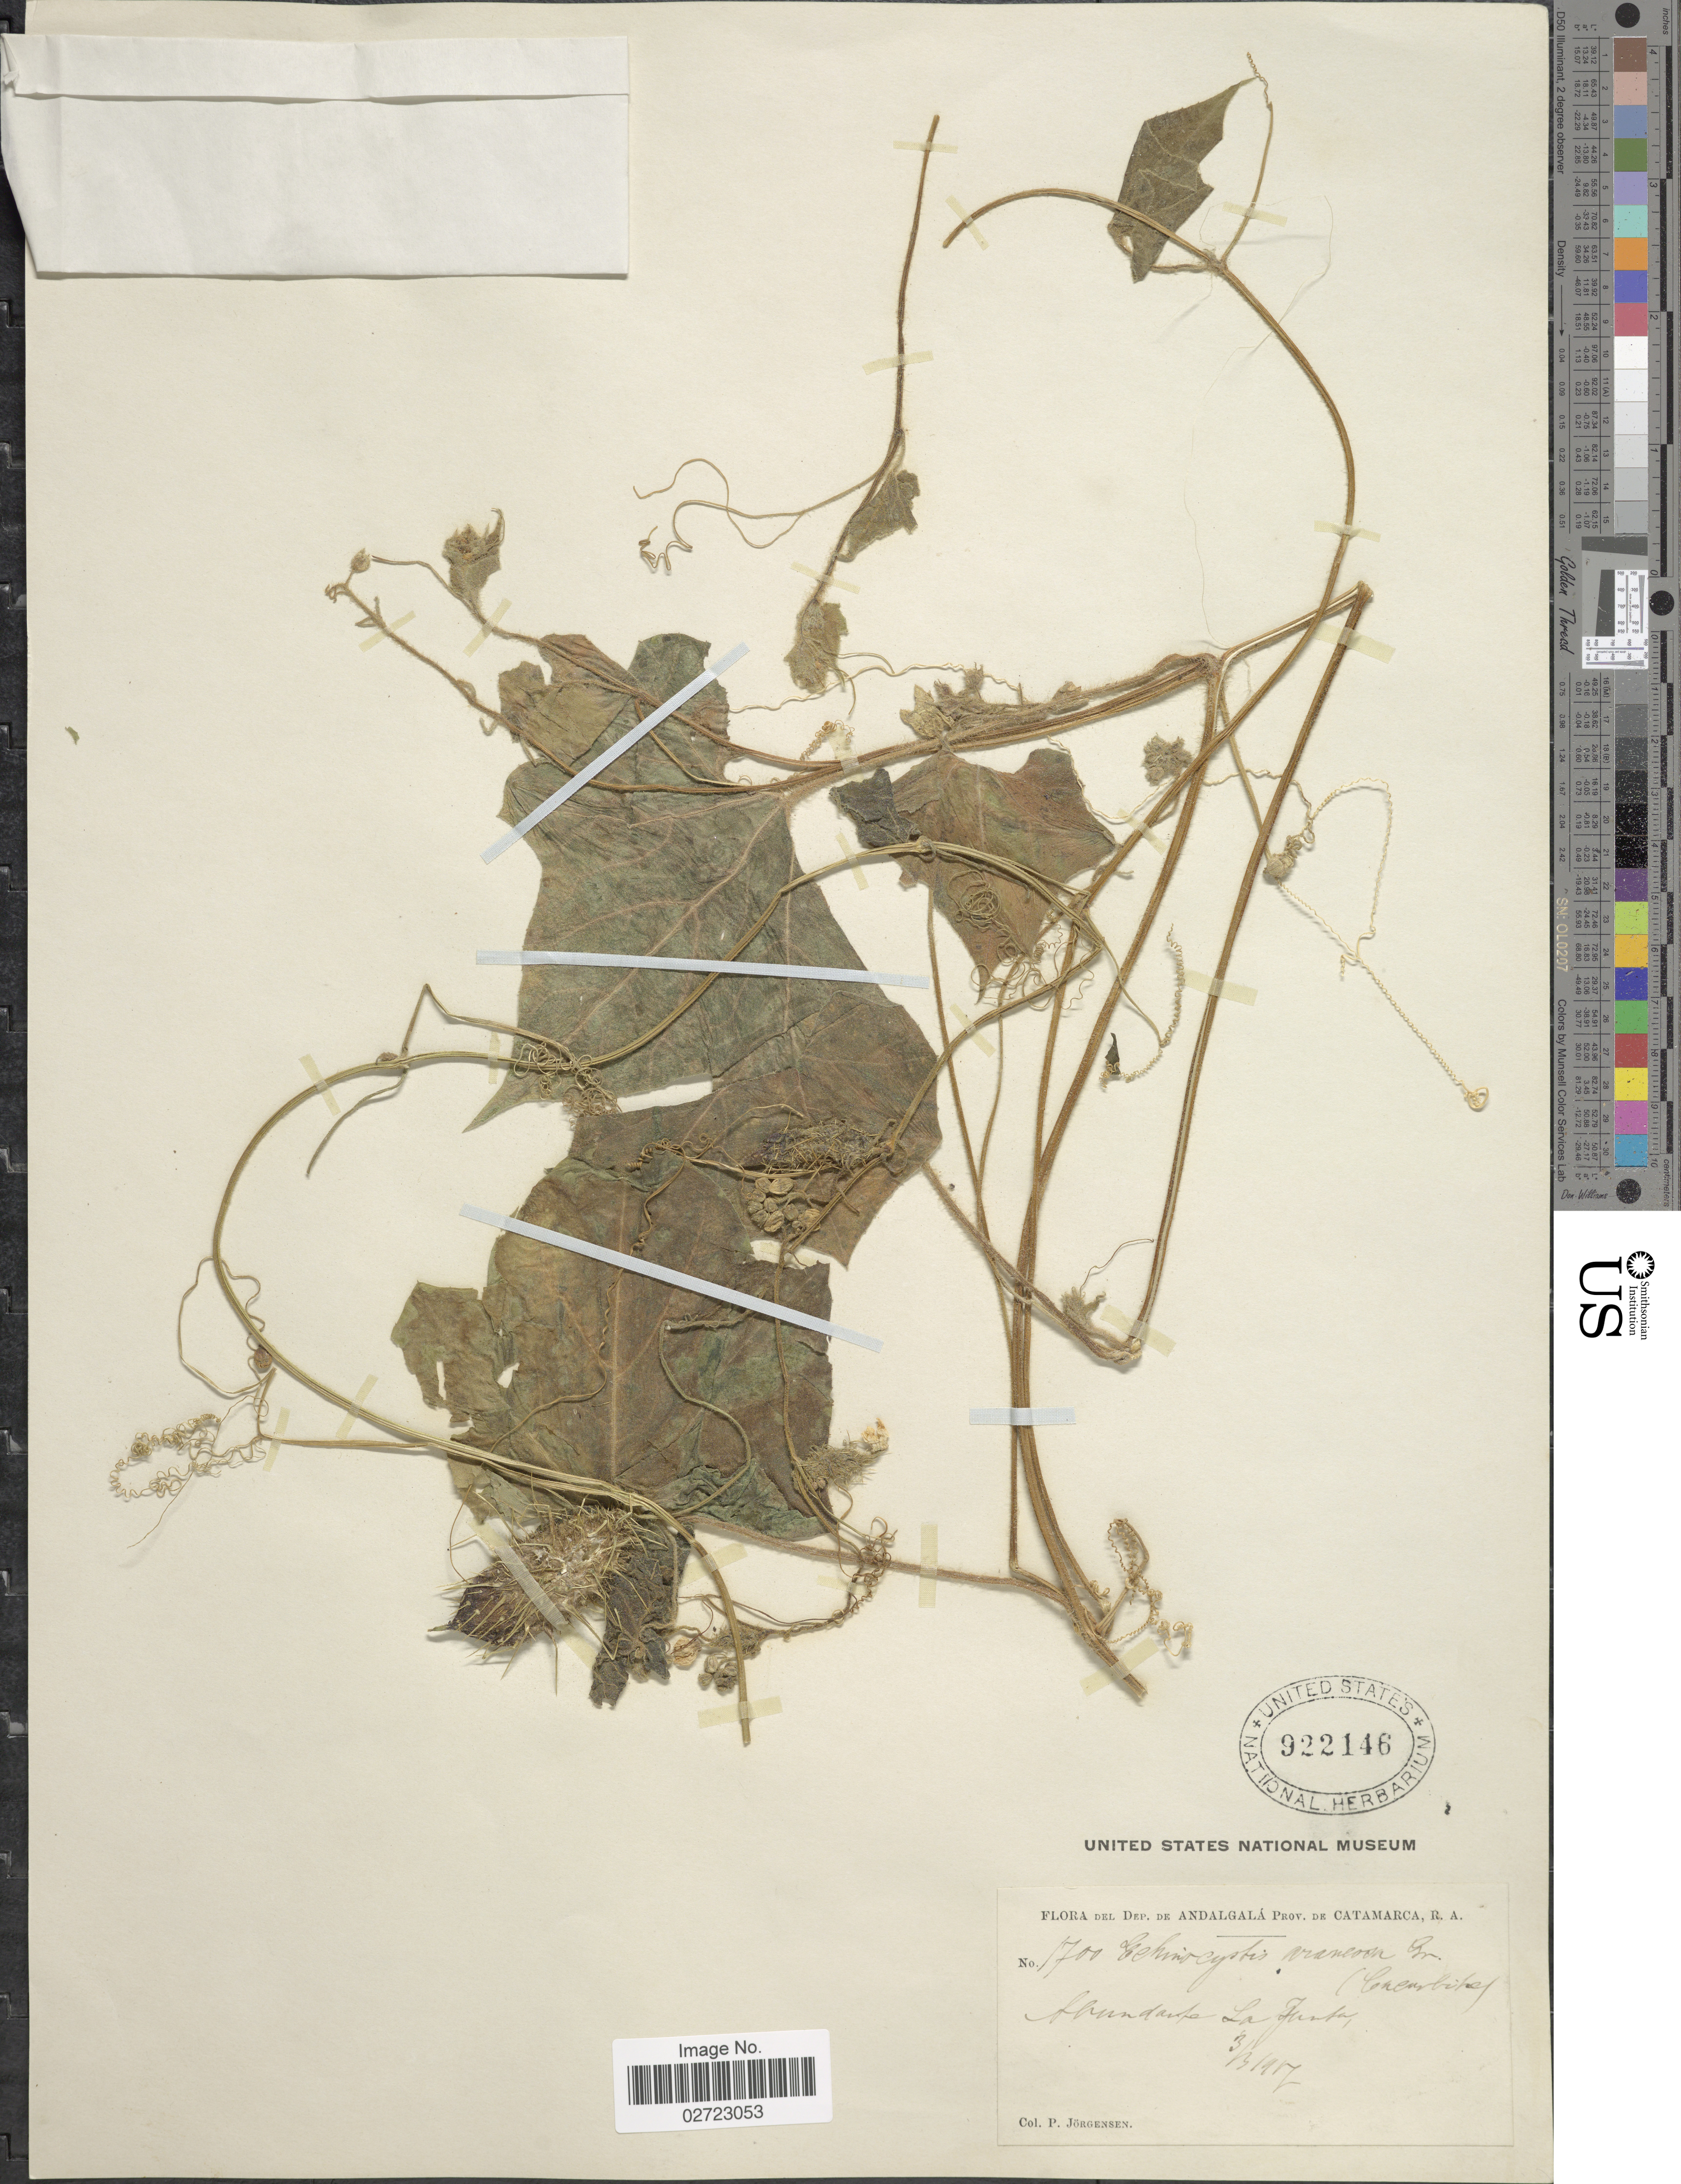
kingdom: Plantae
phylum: Tracheophyta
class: Magnoliopsida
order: Cucurbitales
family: Cucurbitaceae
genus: Echinopepon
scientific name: Echinopepon racemosus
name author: (Steud.) C. Jeffrey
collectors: P. Jörgensen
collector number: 1700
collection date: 1917-03-03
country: Argentina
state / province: Catamarca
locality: R.A., Dep. de Andalgala, abundante La Junta.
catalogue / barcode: US 922146